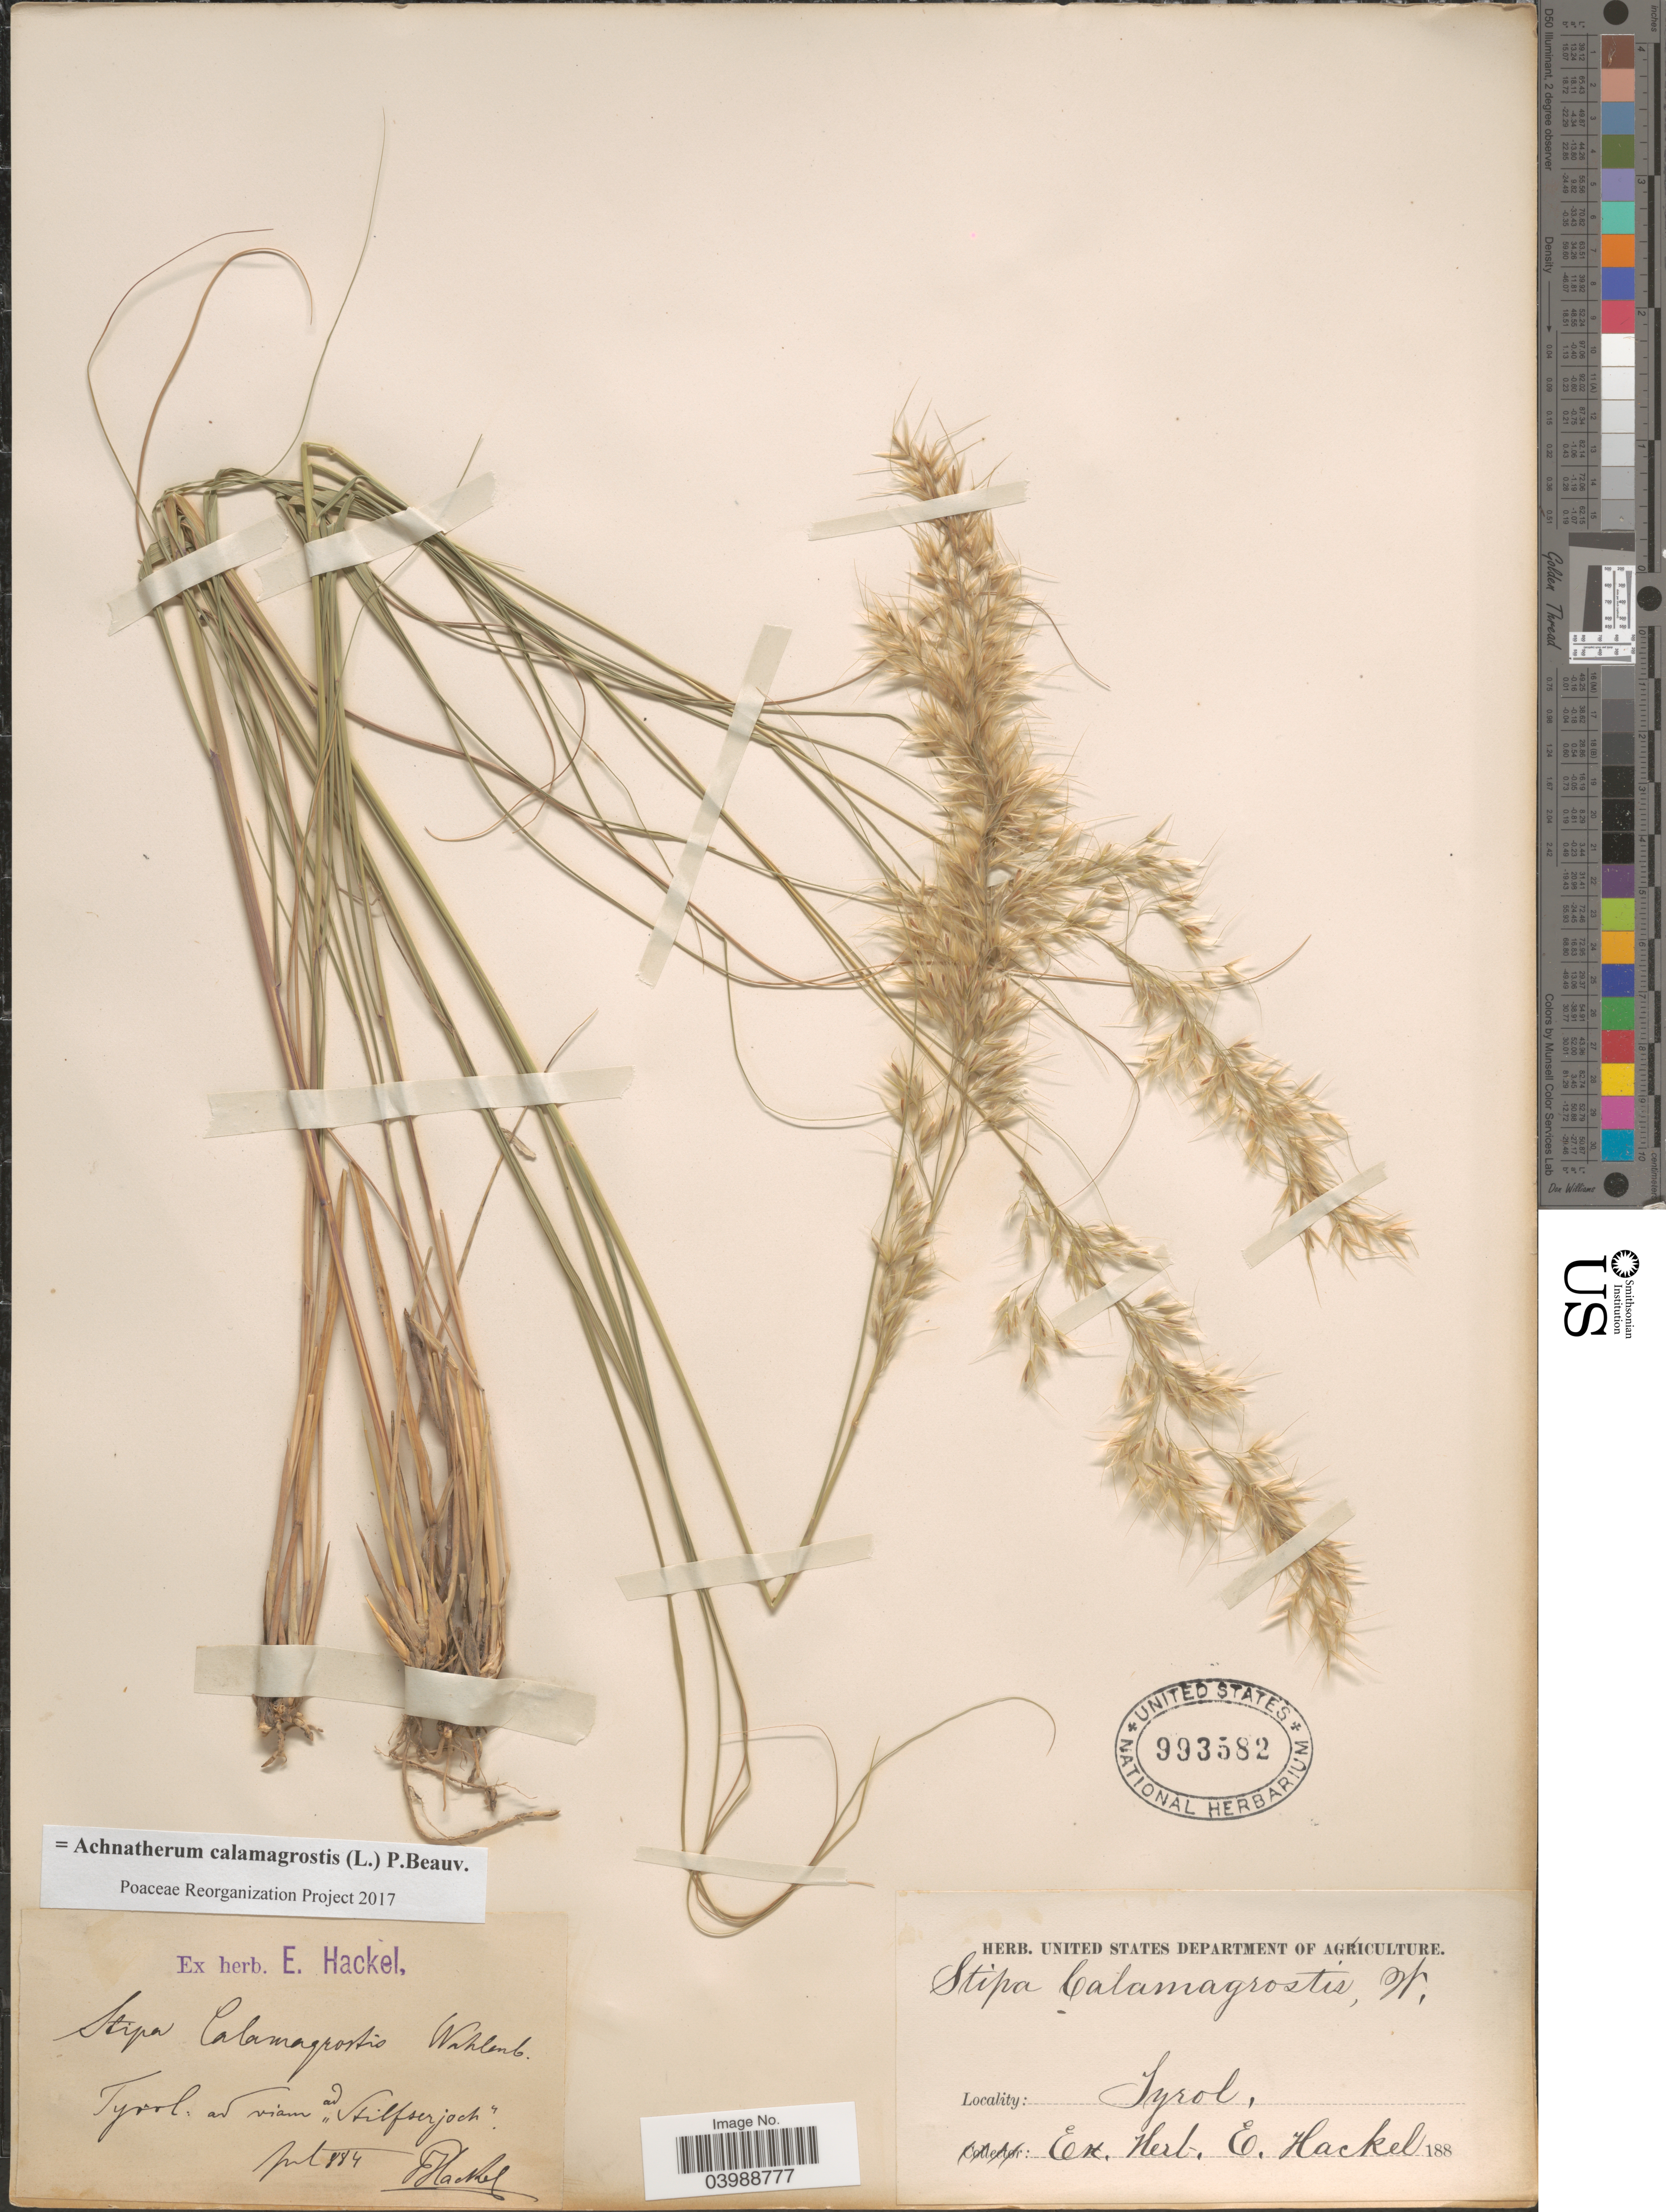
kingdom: Plantae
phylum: Tracheophyta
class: Liliopsida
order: Poales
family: Poaceae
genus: Achnatherum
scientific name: Achnatherum calamagrostis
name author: (L.) P. Beauv.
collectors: E. Hackel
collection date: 1884-07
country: Italy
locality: Tyrol, ad viam ad "Stilfserjoch".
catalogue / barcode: US 993582